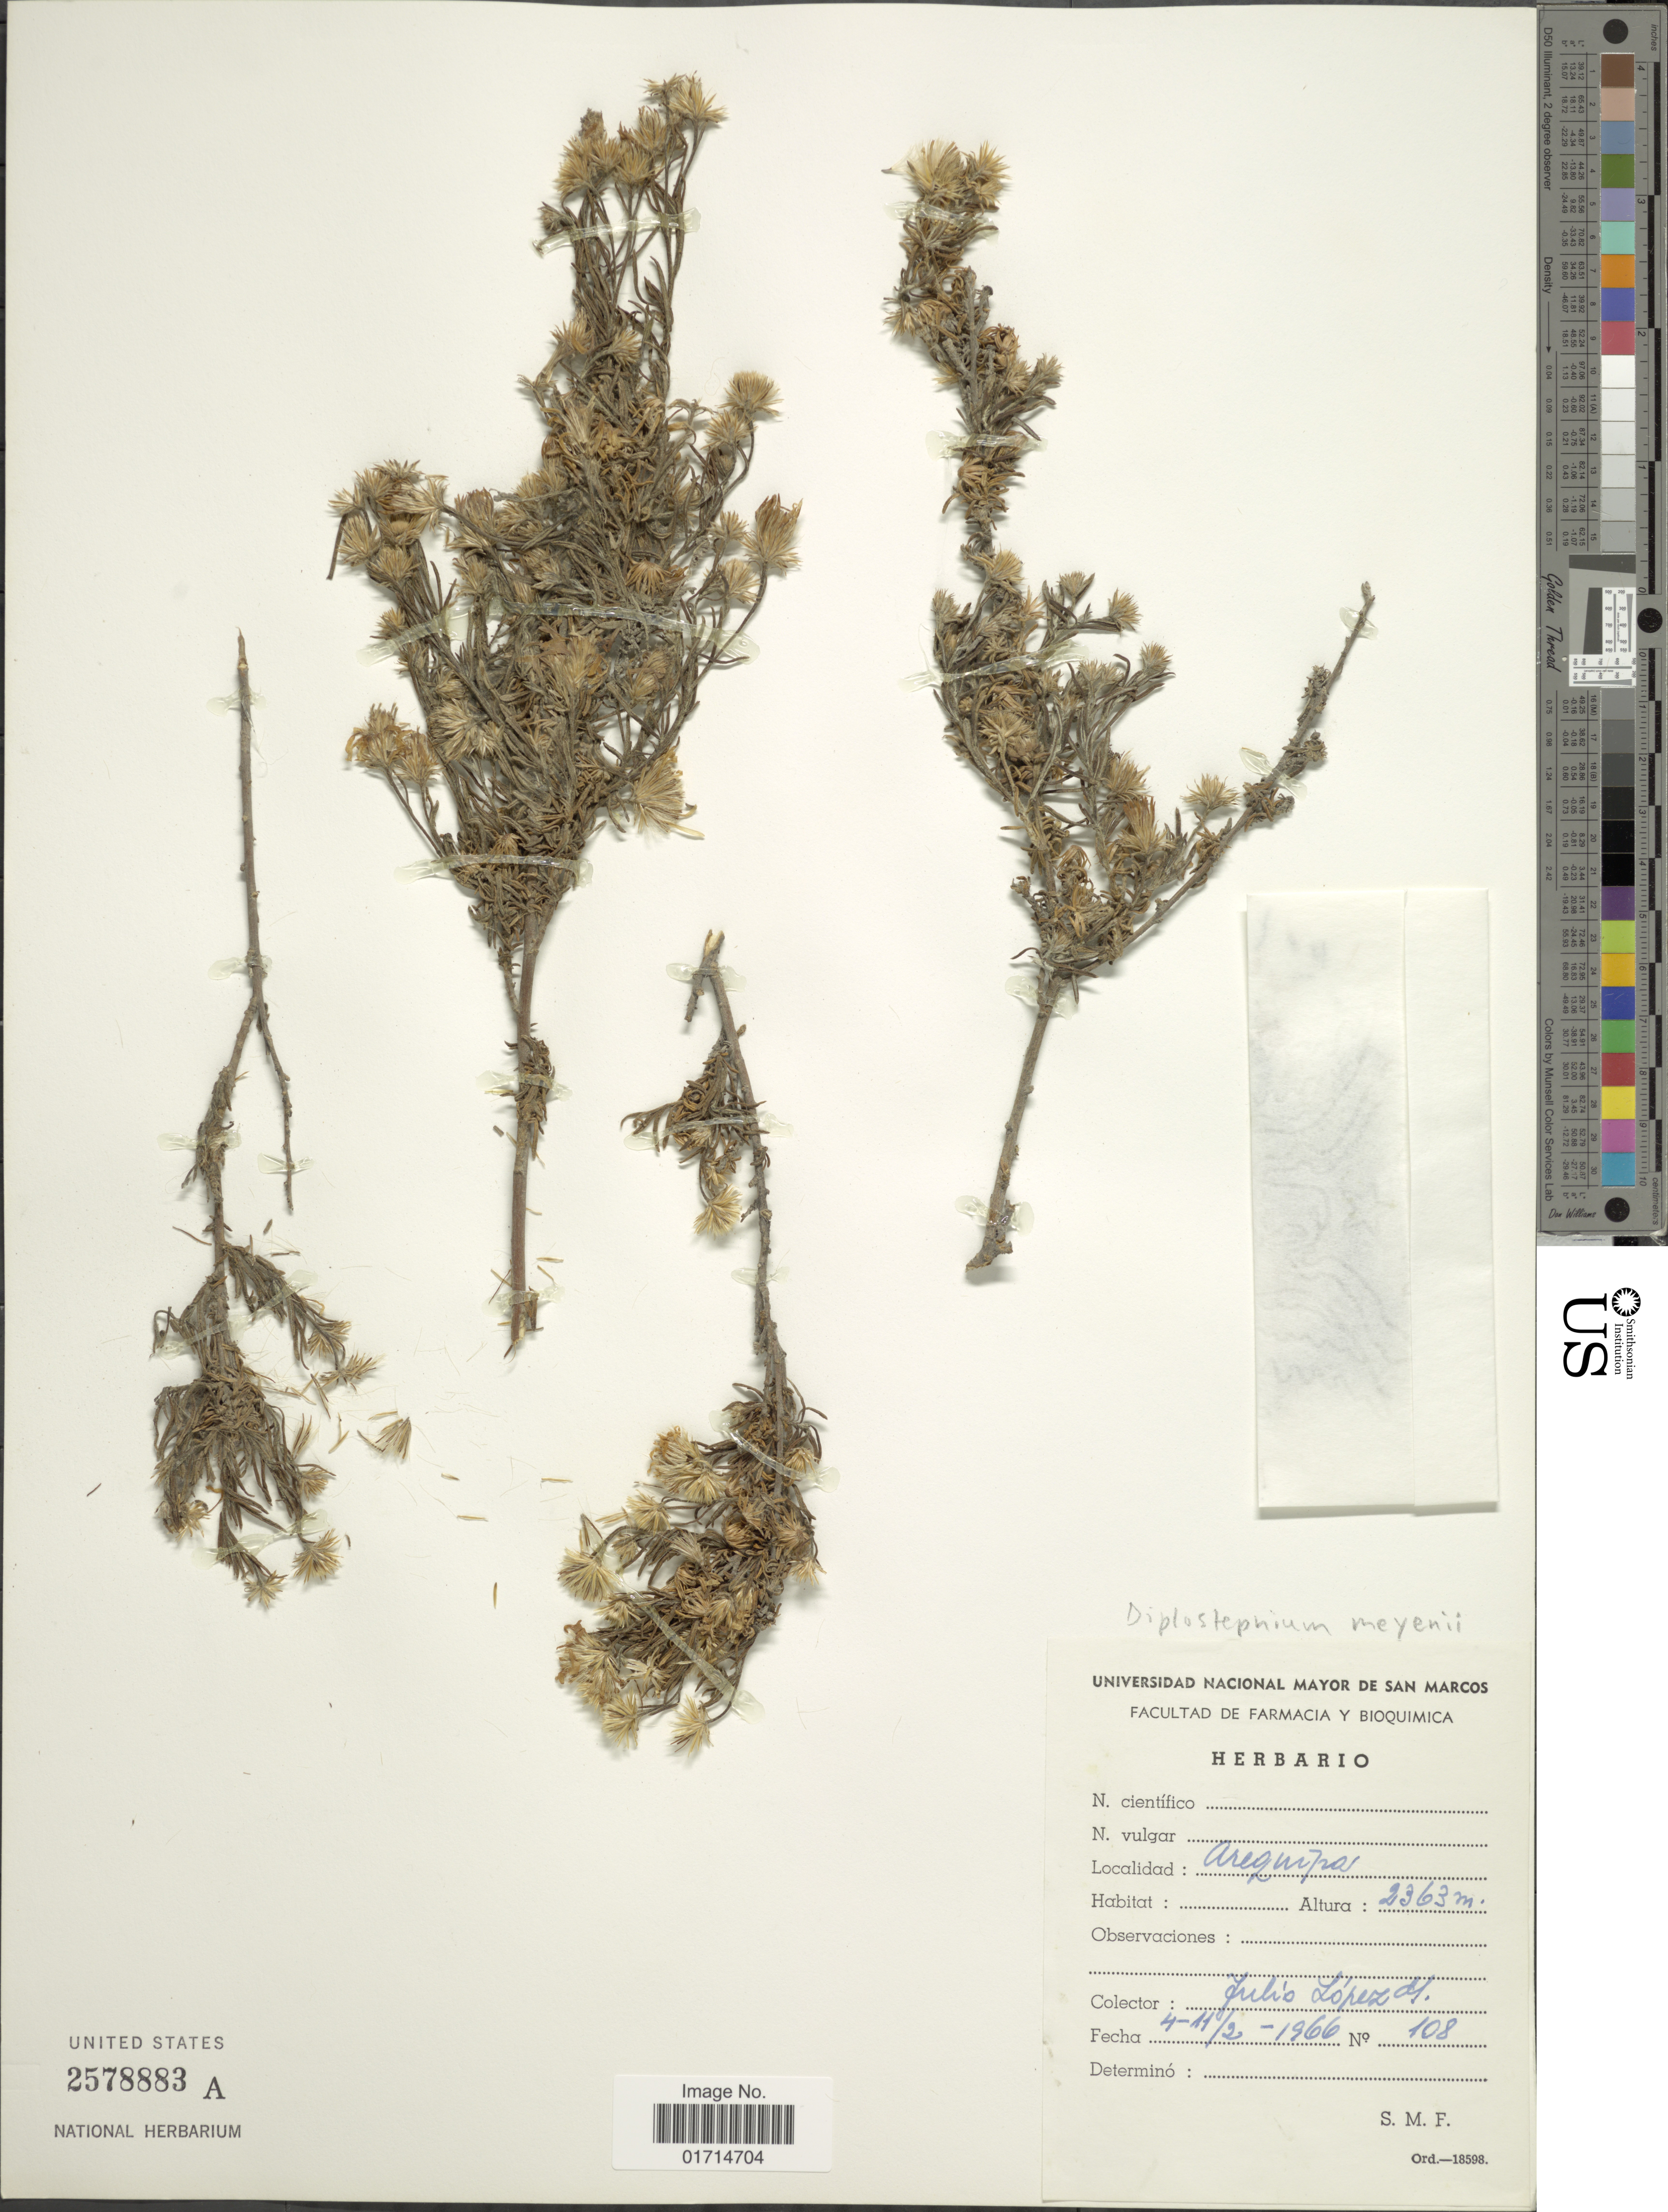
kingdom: Plantae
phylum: Tracheophyta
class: Magnoliopsida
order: Asterales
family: Asteraceae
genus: Diplostephium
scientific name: Diplostephium meyenii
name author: (Sch. Bip. ex Wedd.) S.F. Blake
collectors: J. Lopez M.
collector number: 108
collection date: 1966-02-04/1966-02-11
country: Peru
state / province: Arequipa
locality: Arequipa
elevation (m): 2363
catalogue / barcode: US 2578883A